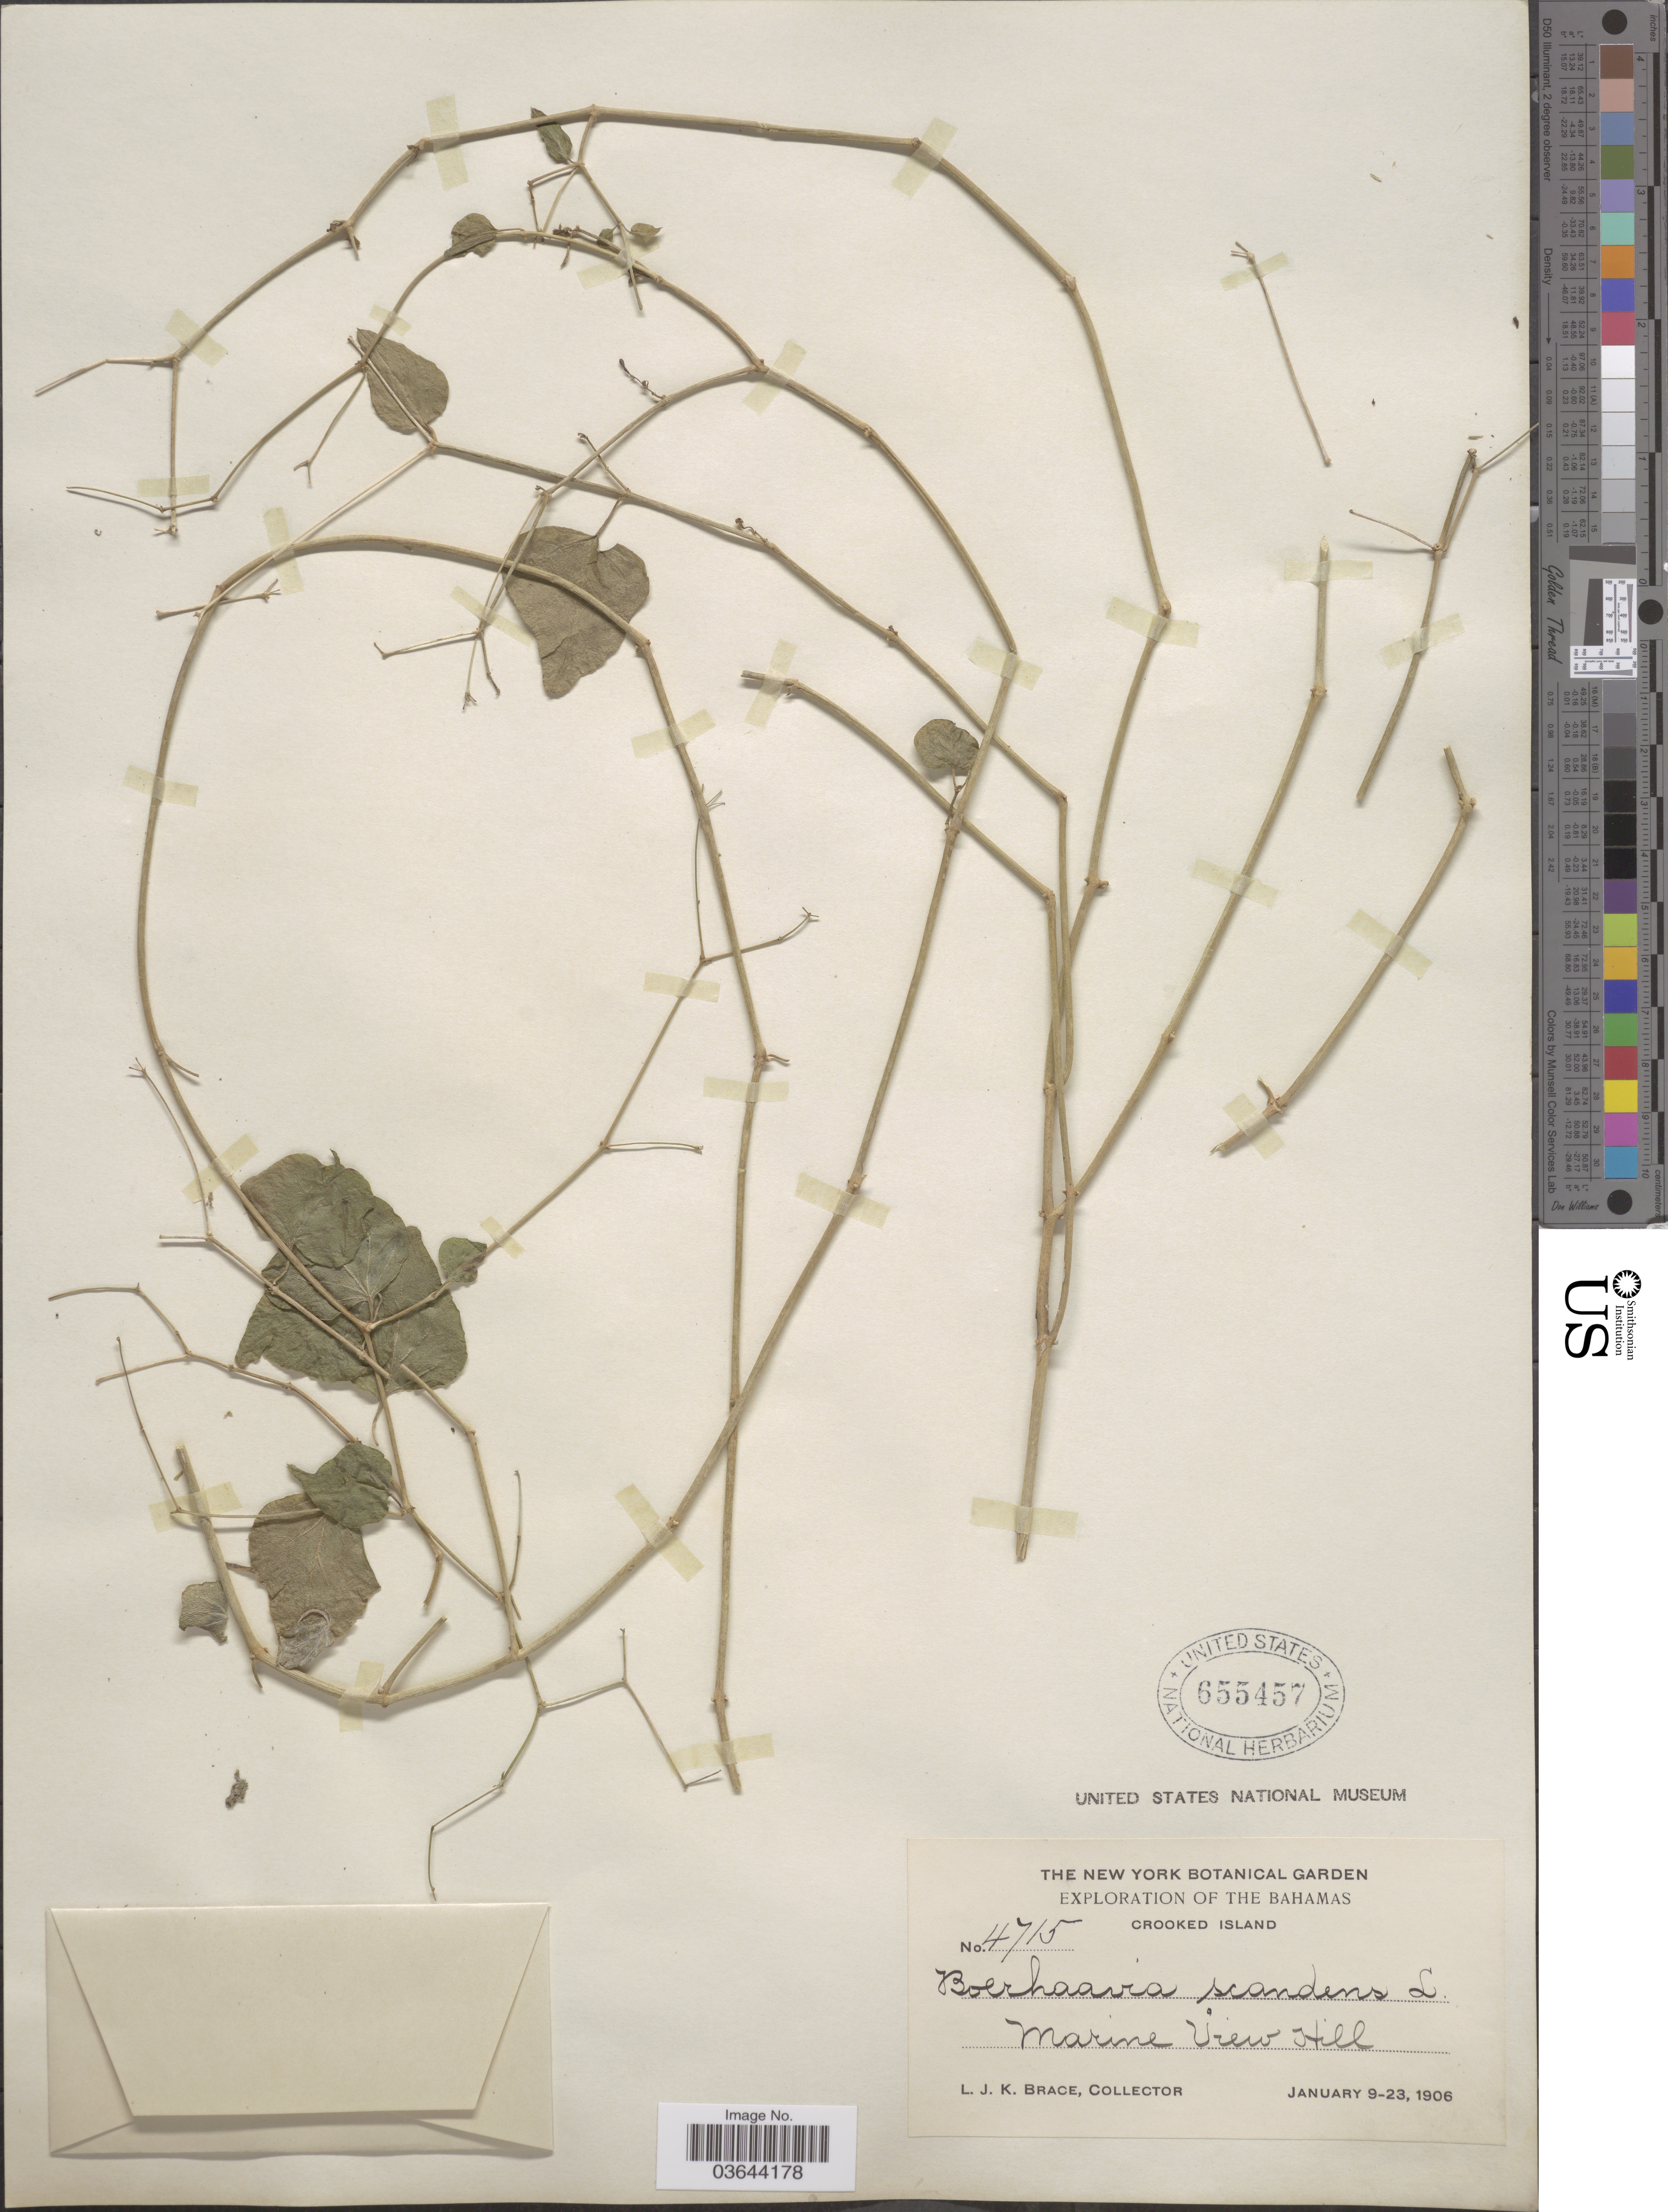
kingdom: Plantae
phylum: Tracheophyta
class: Magnoliopsida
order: Caryophyllales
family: Nyctaginaceae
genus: Commicarpus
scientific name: Commicarpus scandens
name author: (L.) Standl.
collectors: L. J. K. Brace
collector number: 4715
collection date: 1906-01-09/1906-01-23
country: Bahamas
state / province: Acklins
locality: Crooked Island. Marine View Hill.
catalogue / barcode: US 655457